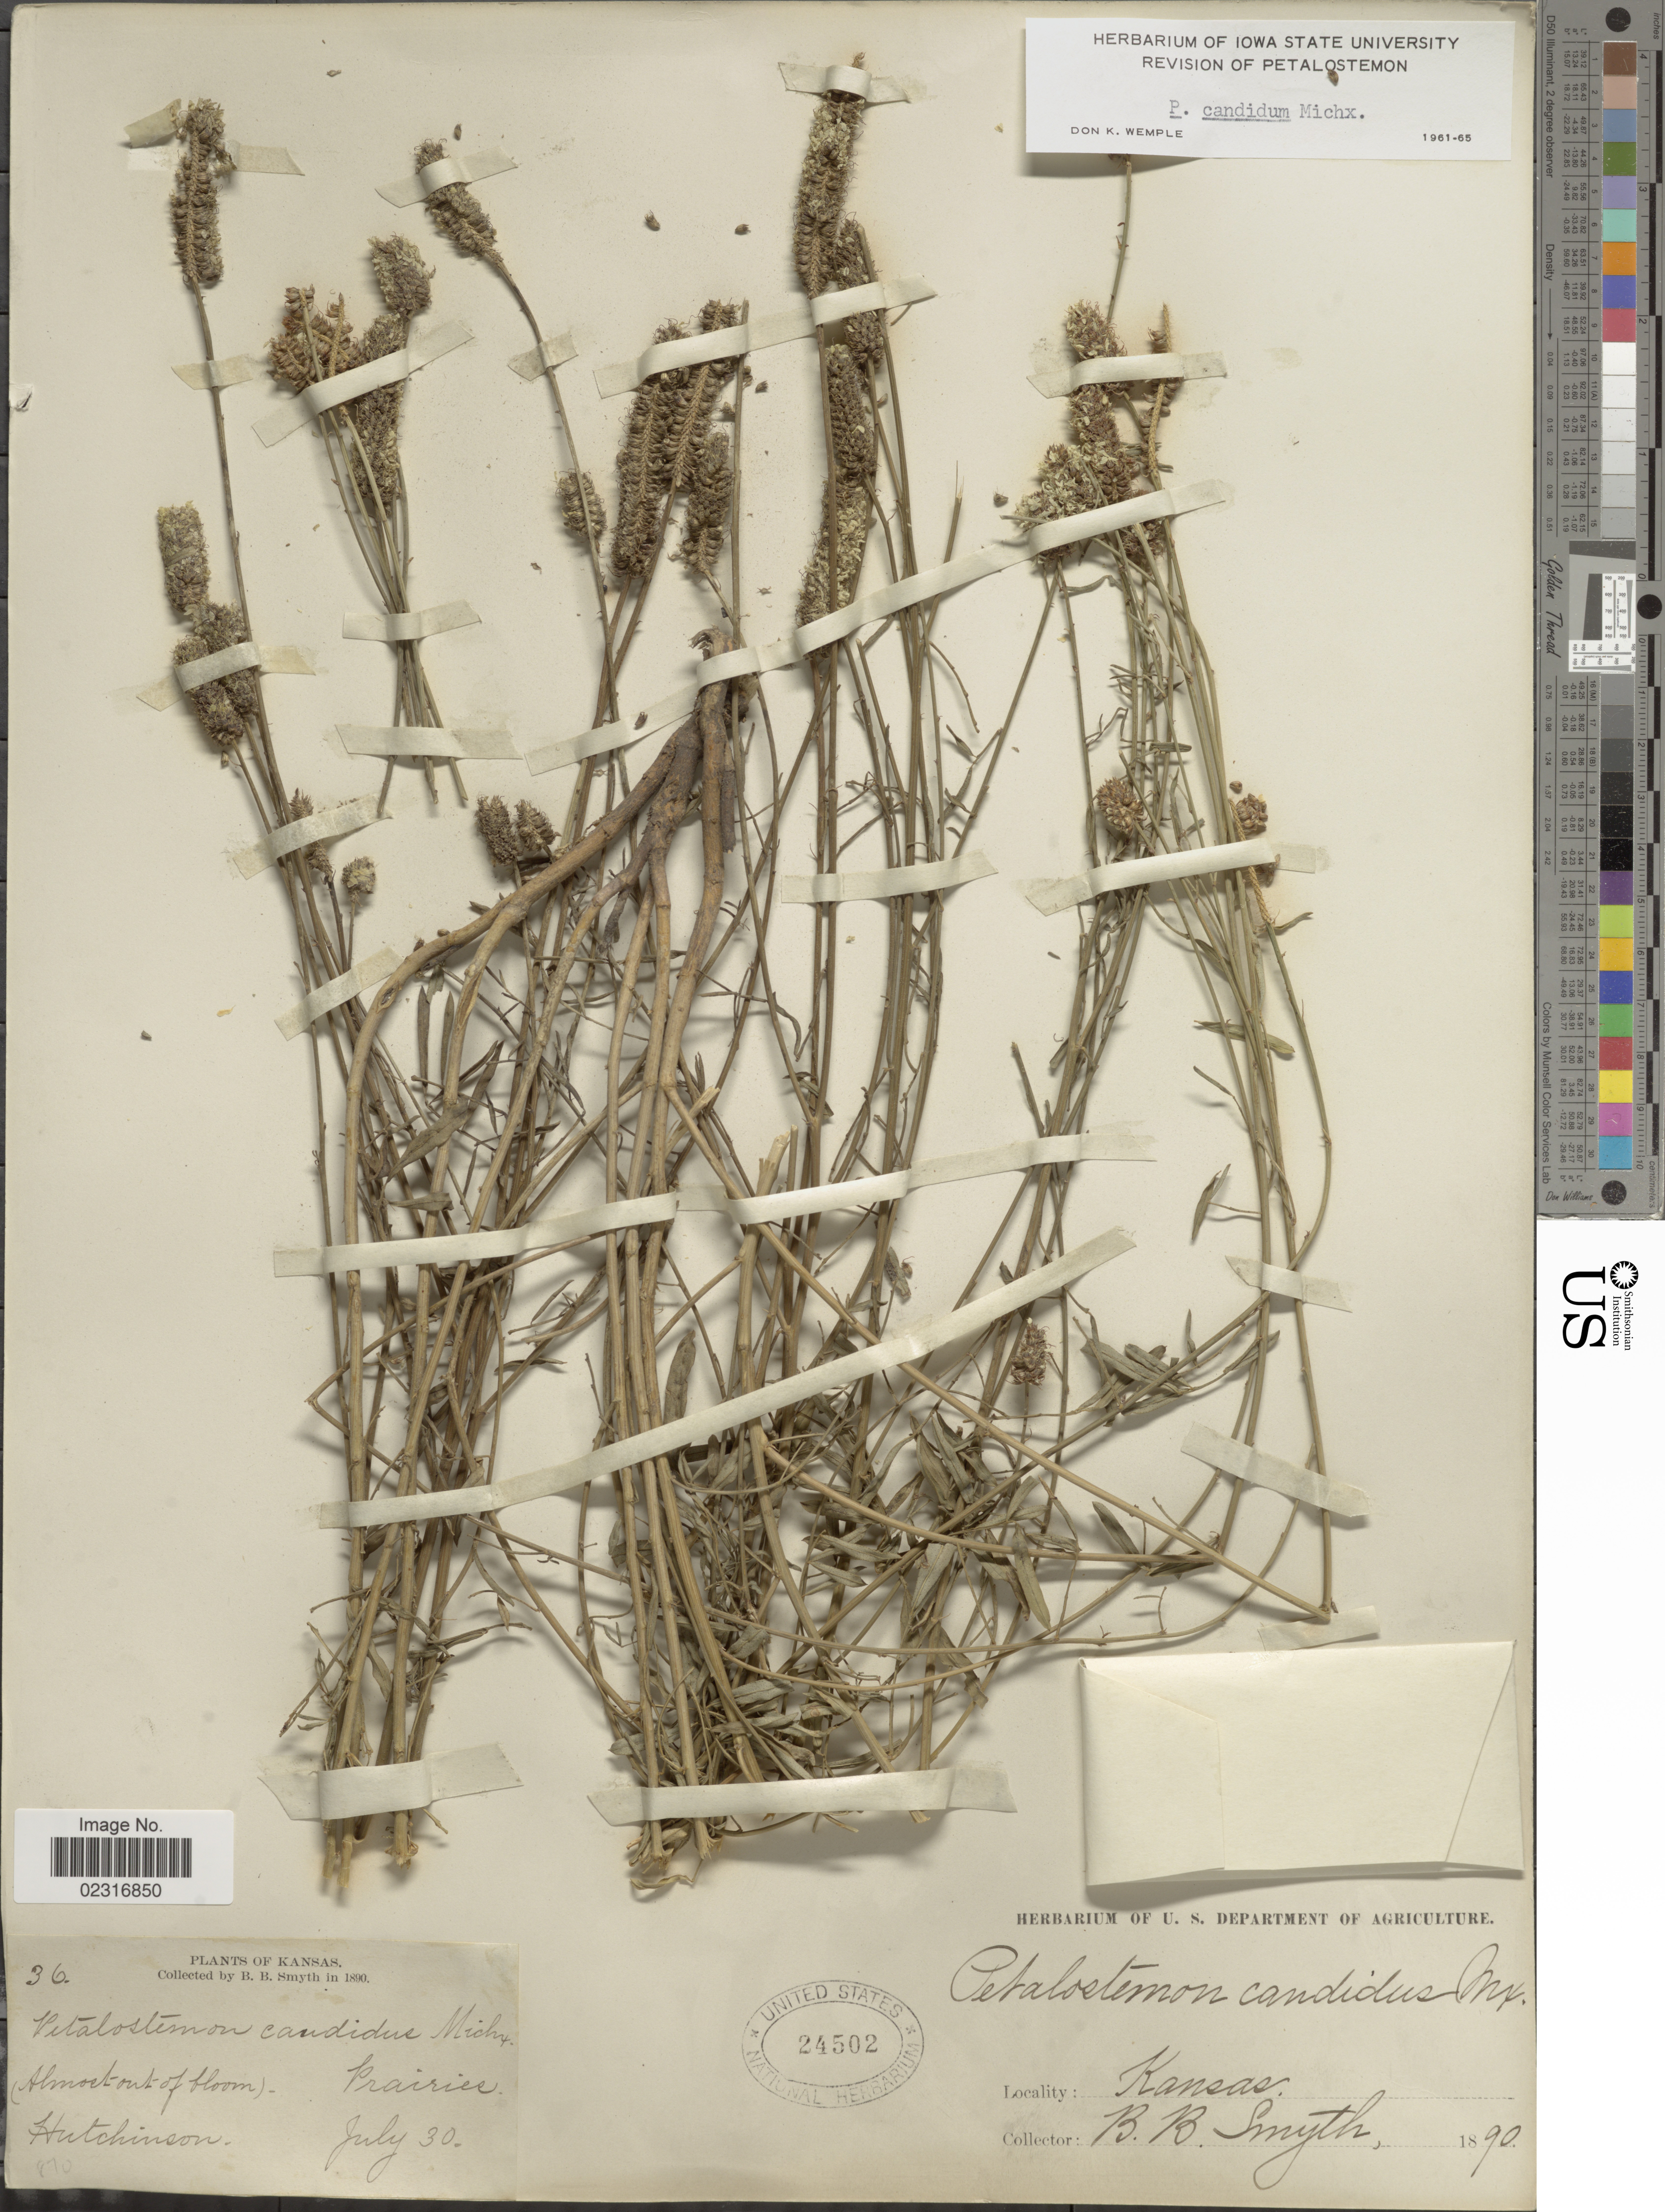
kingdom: Plantae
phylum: Tracheophyta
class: Magnoliopsida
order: Fabales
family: Fabaceae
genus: Dalea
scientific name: Dalea candida var. candida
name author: Michx. ex Willd.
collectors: B. Smyth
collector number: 36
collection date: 1890-07-30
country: United States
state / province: Kansas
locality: Prairie. Hutchinson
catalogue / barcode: US 24502